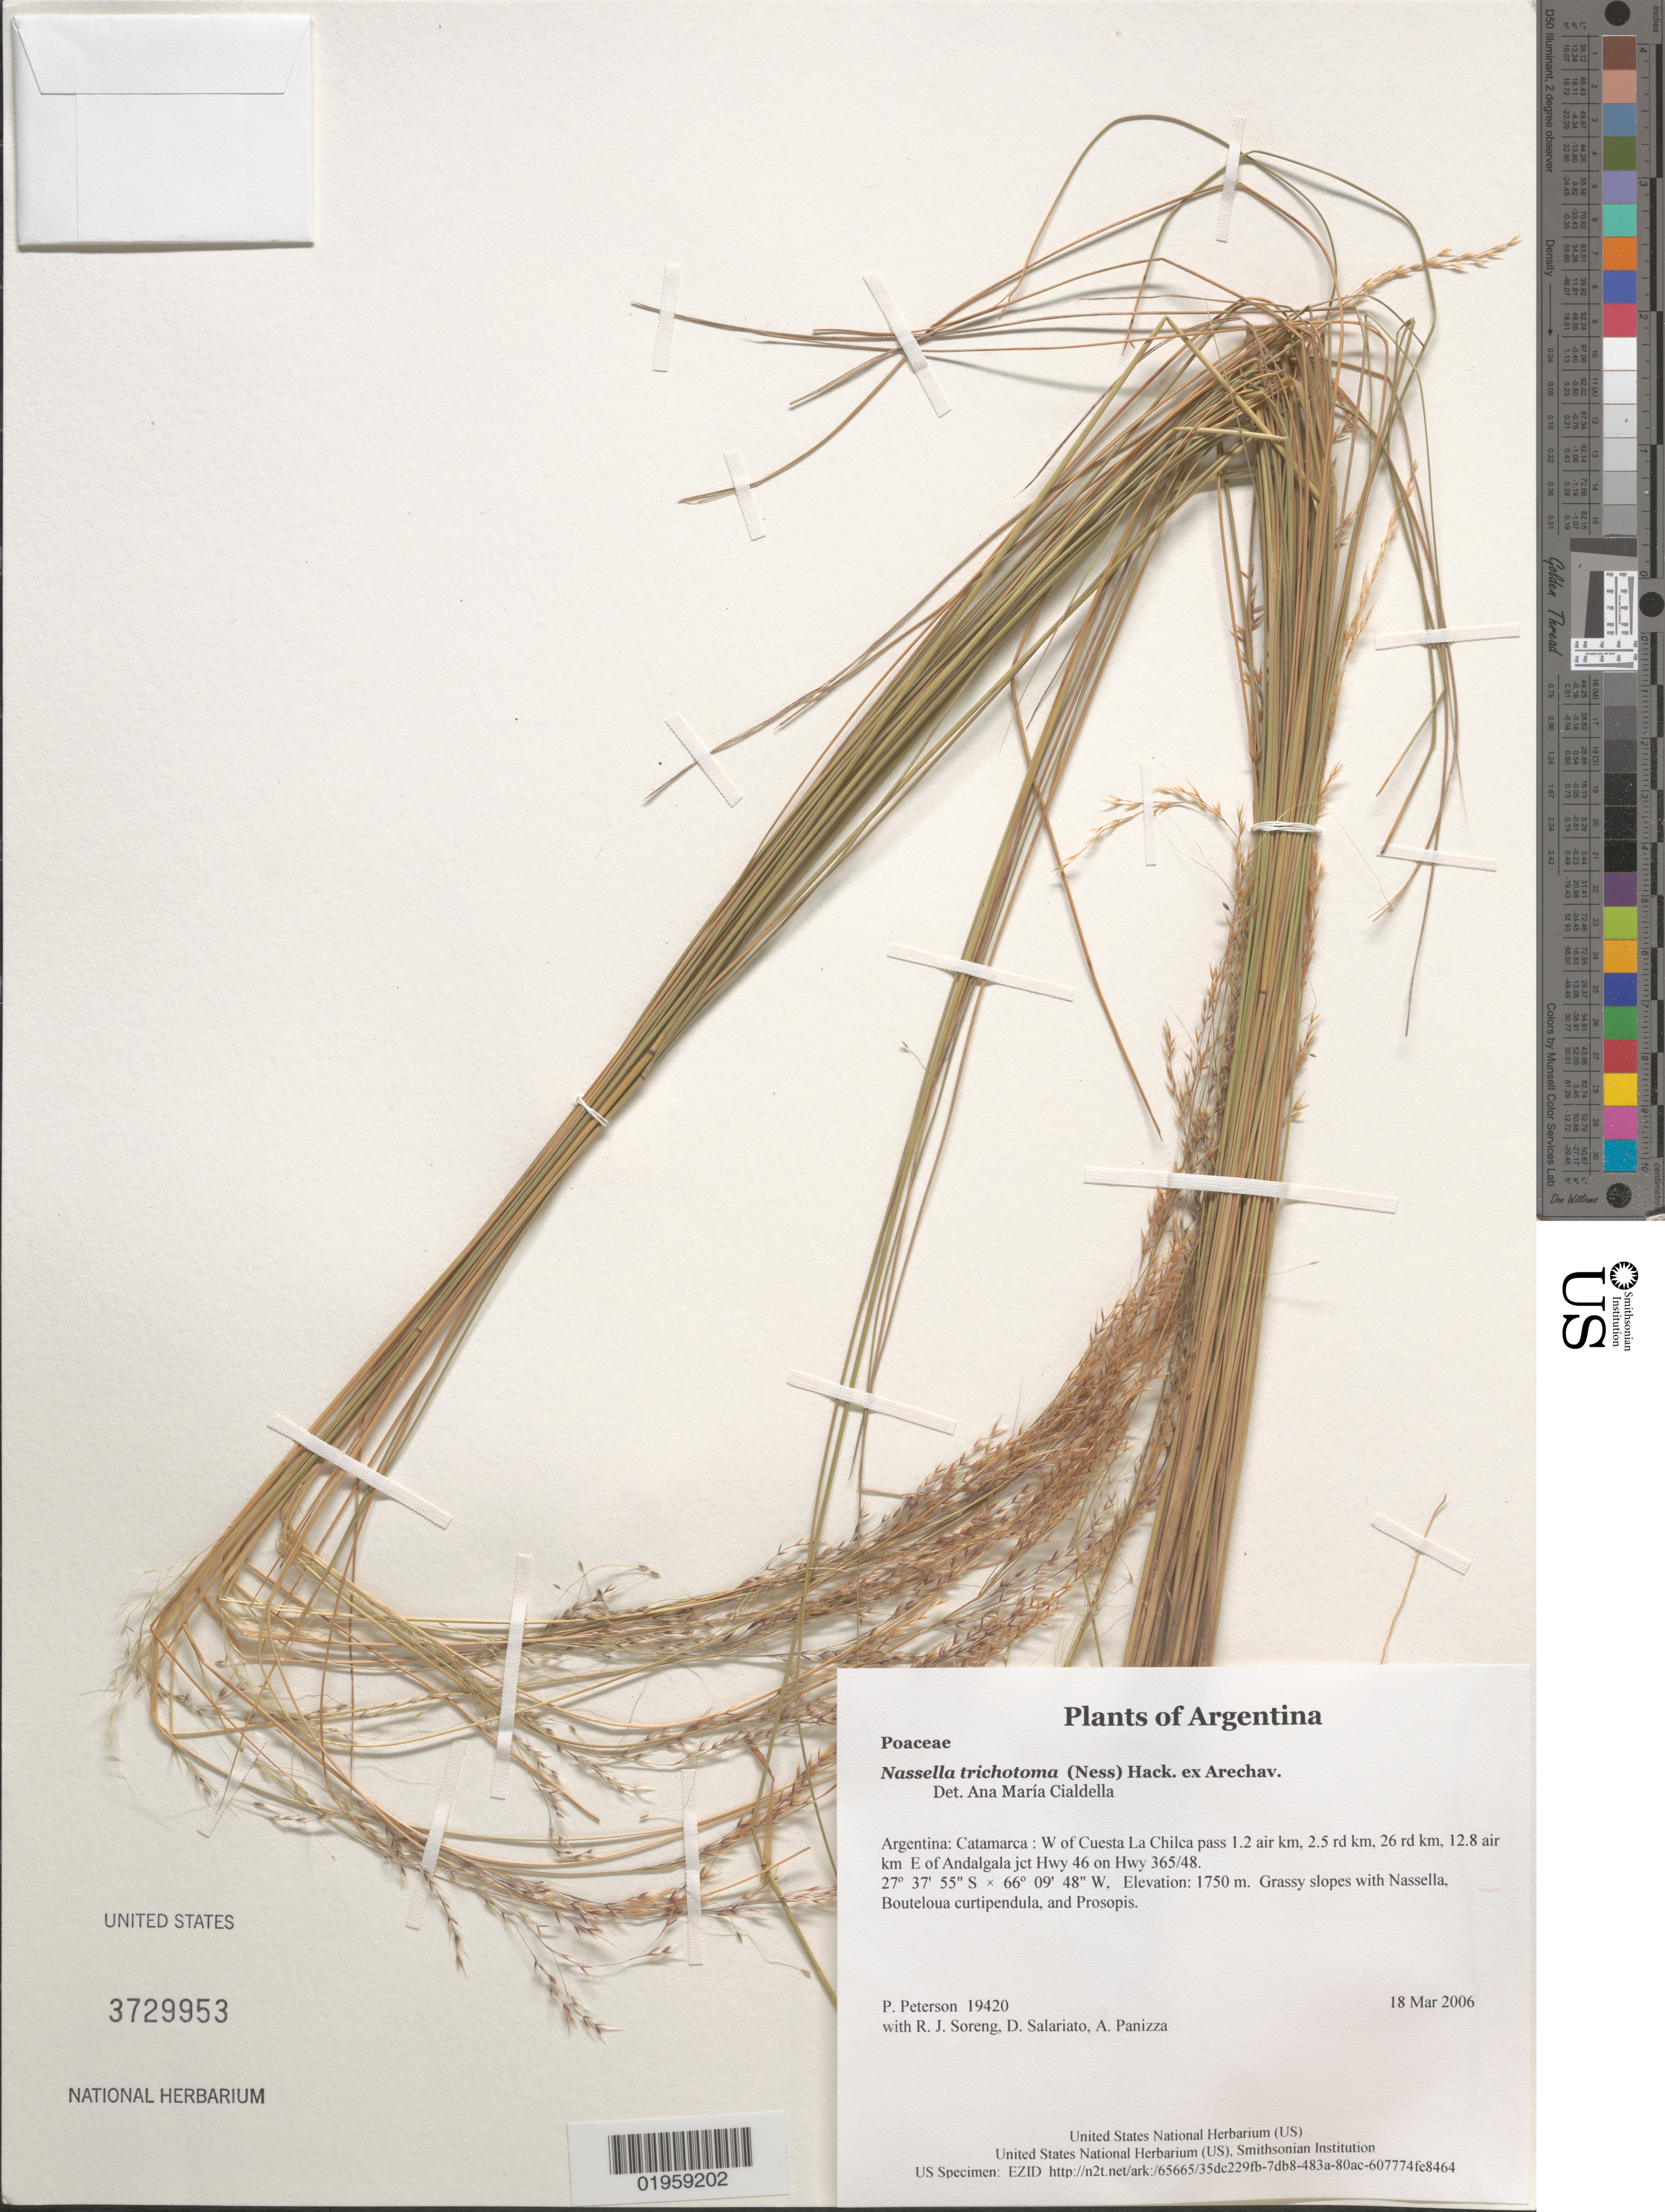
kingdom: Plantae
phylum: Tracheophyta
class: Liliopsida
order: Poales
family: Poaceae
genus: Nassella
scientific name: Nassella trichotoma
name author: (Ness) Hack. ex Arechav.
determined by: Cialdella, A. M.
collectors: P. M. Peterson, R. J. Soreng, D. Salariato & A. Panizza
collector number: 19420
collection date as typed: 18 Mar 2006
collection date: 2006-03-18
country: Argentina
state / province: Catamarca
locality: W of Cuesta La Chilca pass 1.2 air km, 2.5 rd km, 26 rd km, 12.8 air km E of Andalgala jct Hwy 46 on Hwy 365/48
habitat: Grassy slopes with Nassella, Bouteloua curtipendula, and Prosopis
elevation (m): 1750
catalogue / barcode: US 3729953